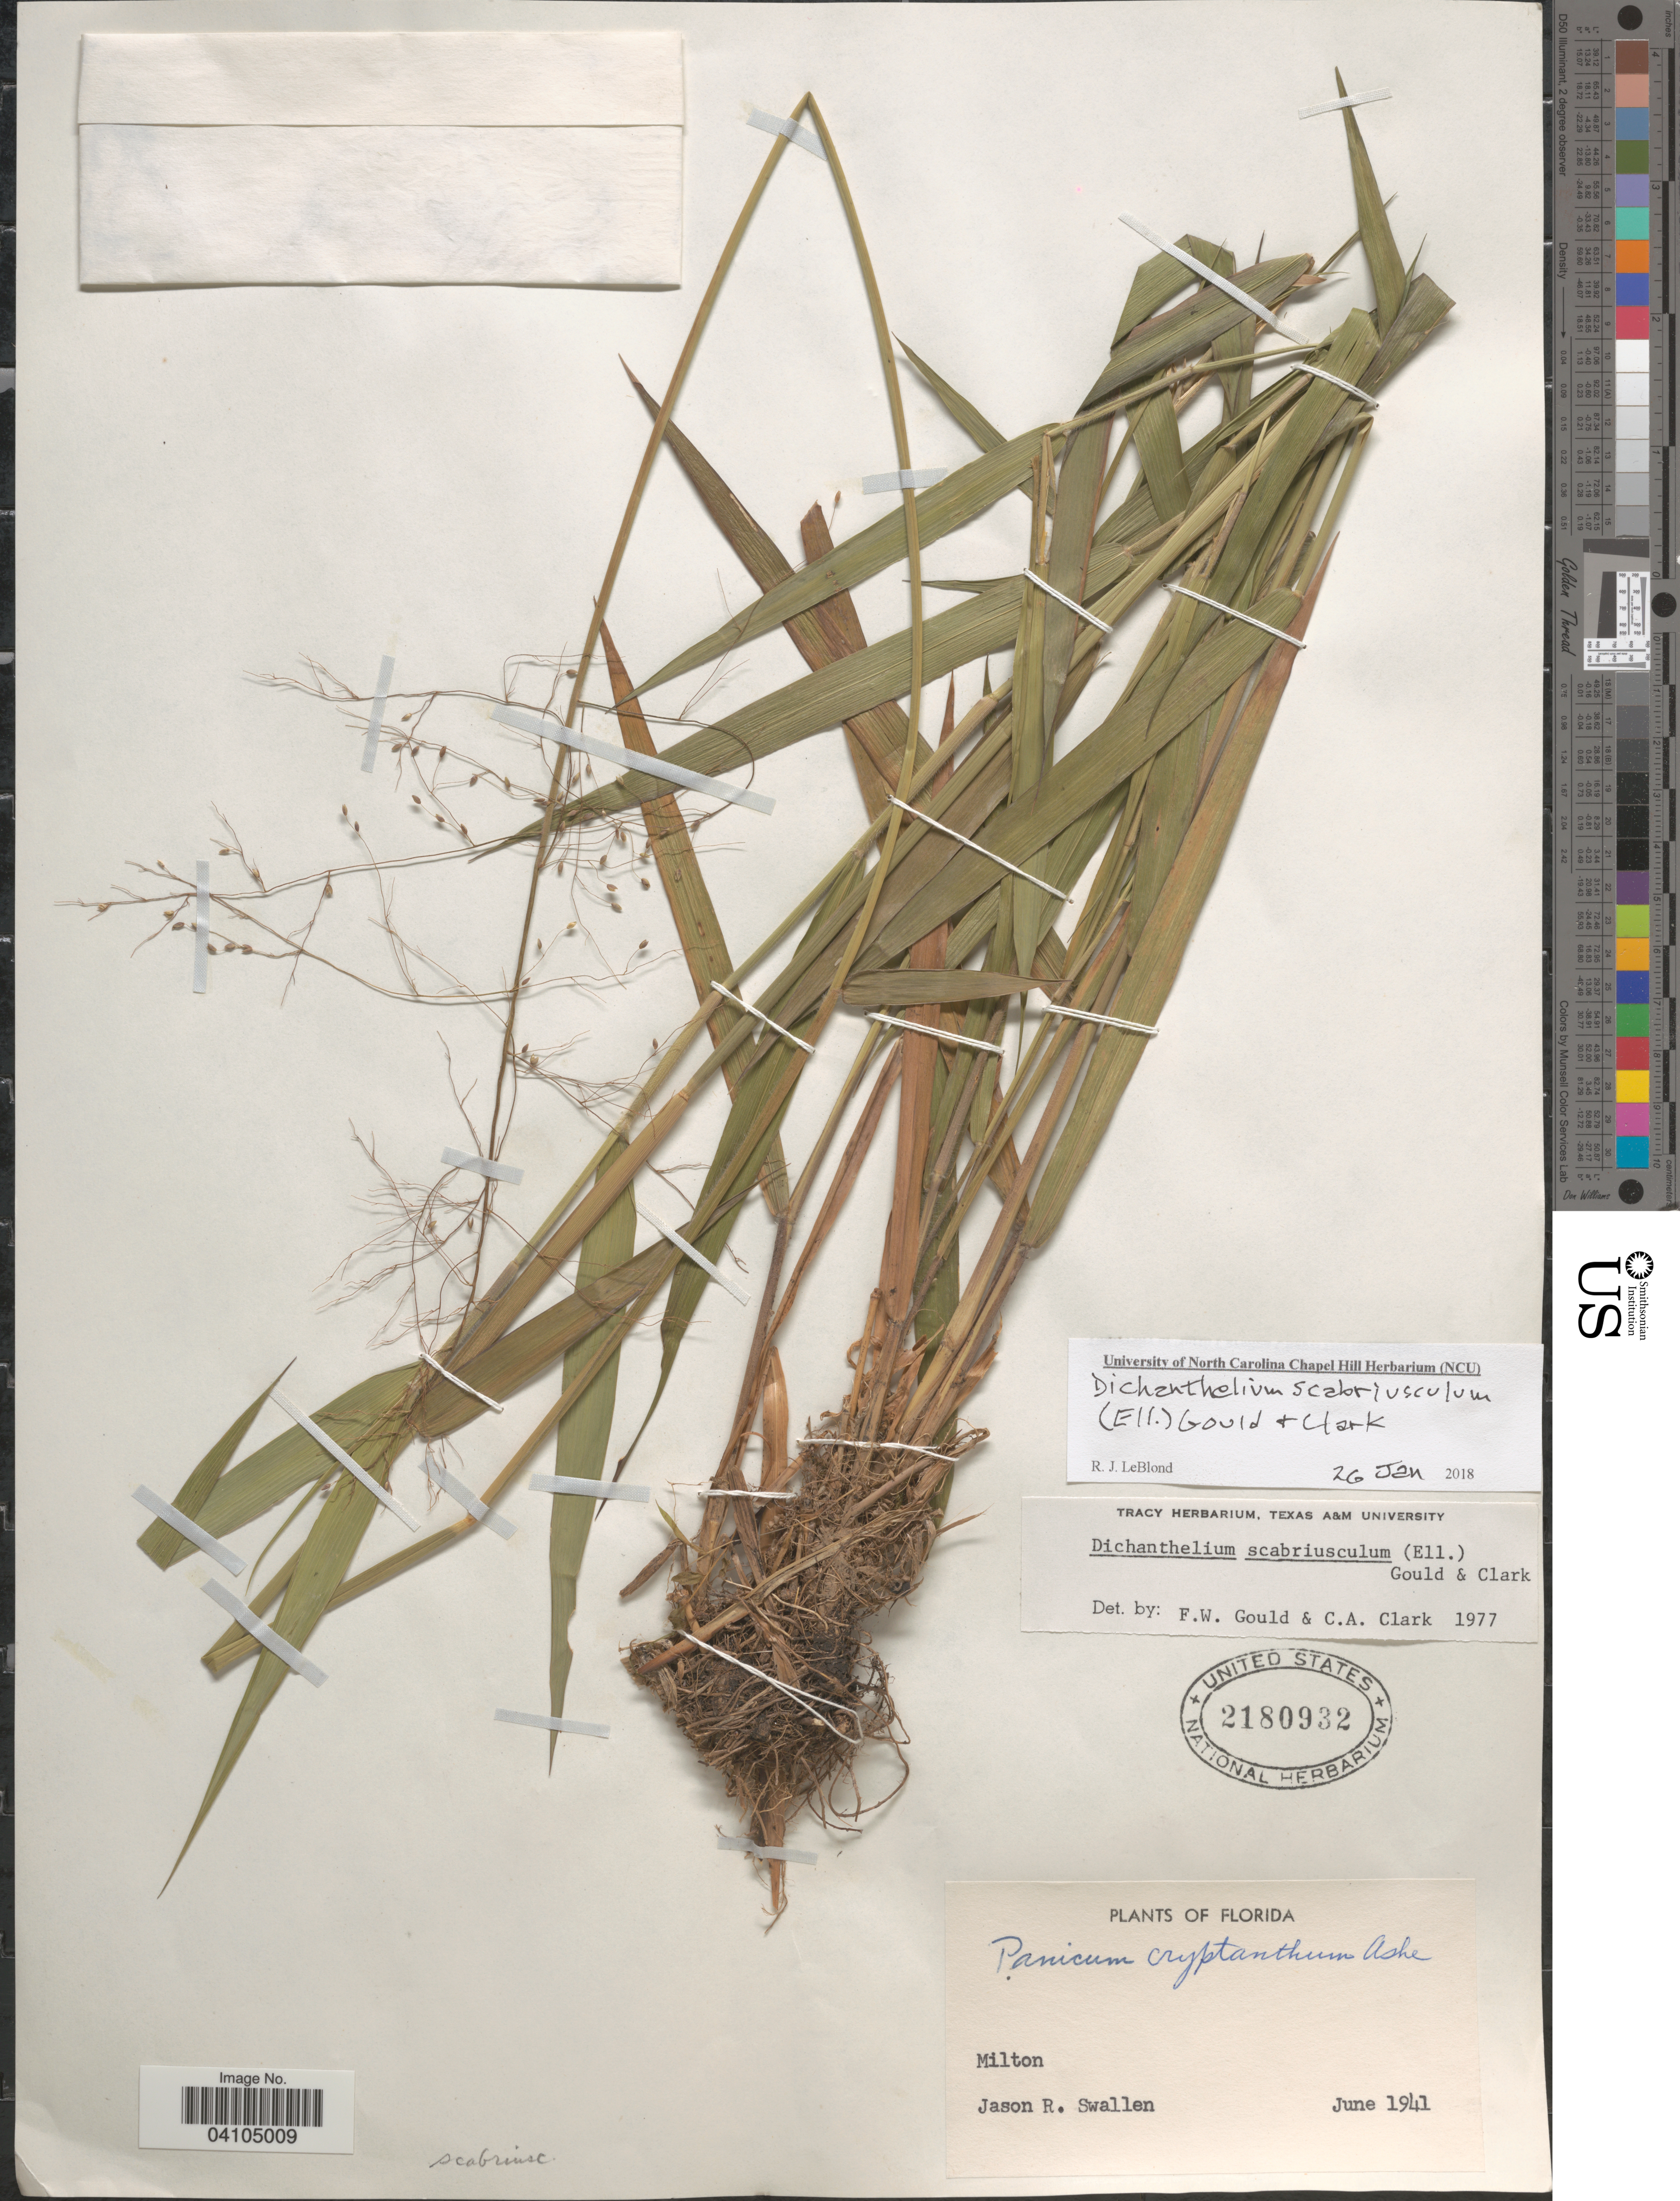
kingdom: Plantae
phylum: Tracheophyta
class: Liliopsida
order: Poales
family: Poaceae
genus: Dichanthelium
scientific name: Dichanthelium scabriusculum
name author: (Elliott) Gould & C.A. Clark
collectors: J. R. Swallen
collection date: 1941-06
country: United States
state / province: Florida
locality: Milton.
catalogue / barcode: US 2180932